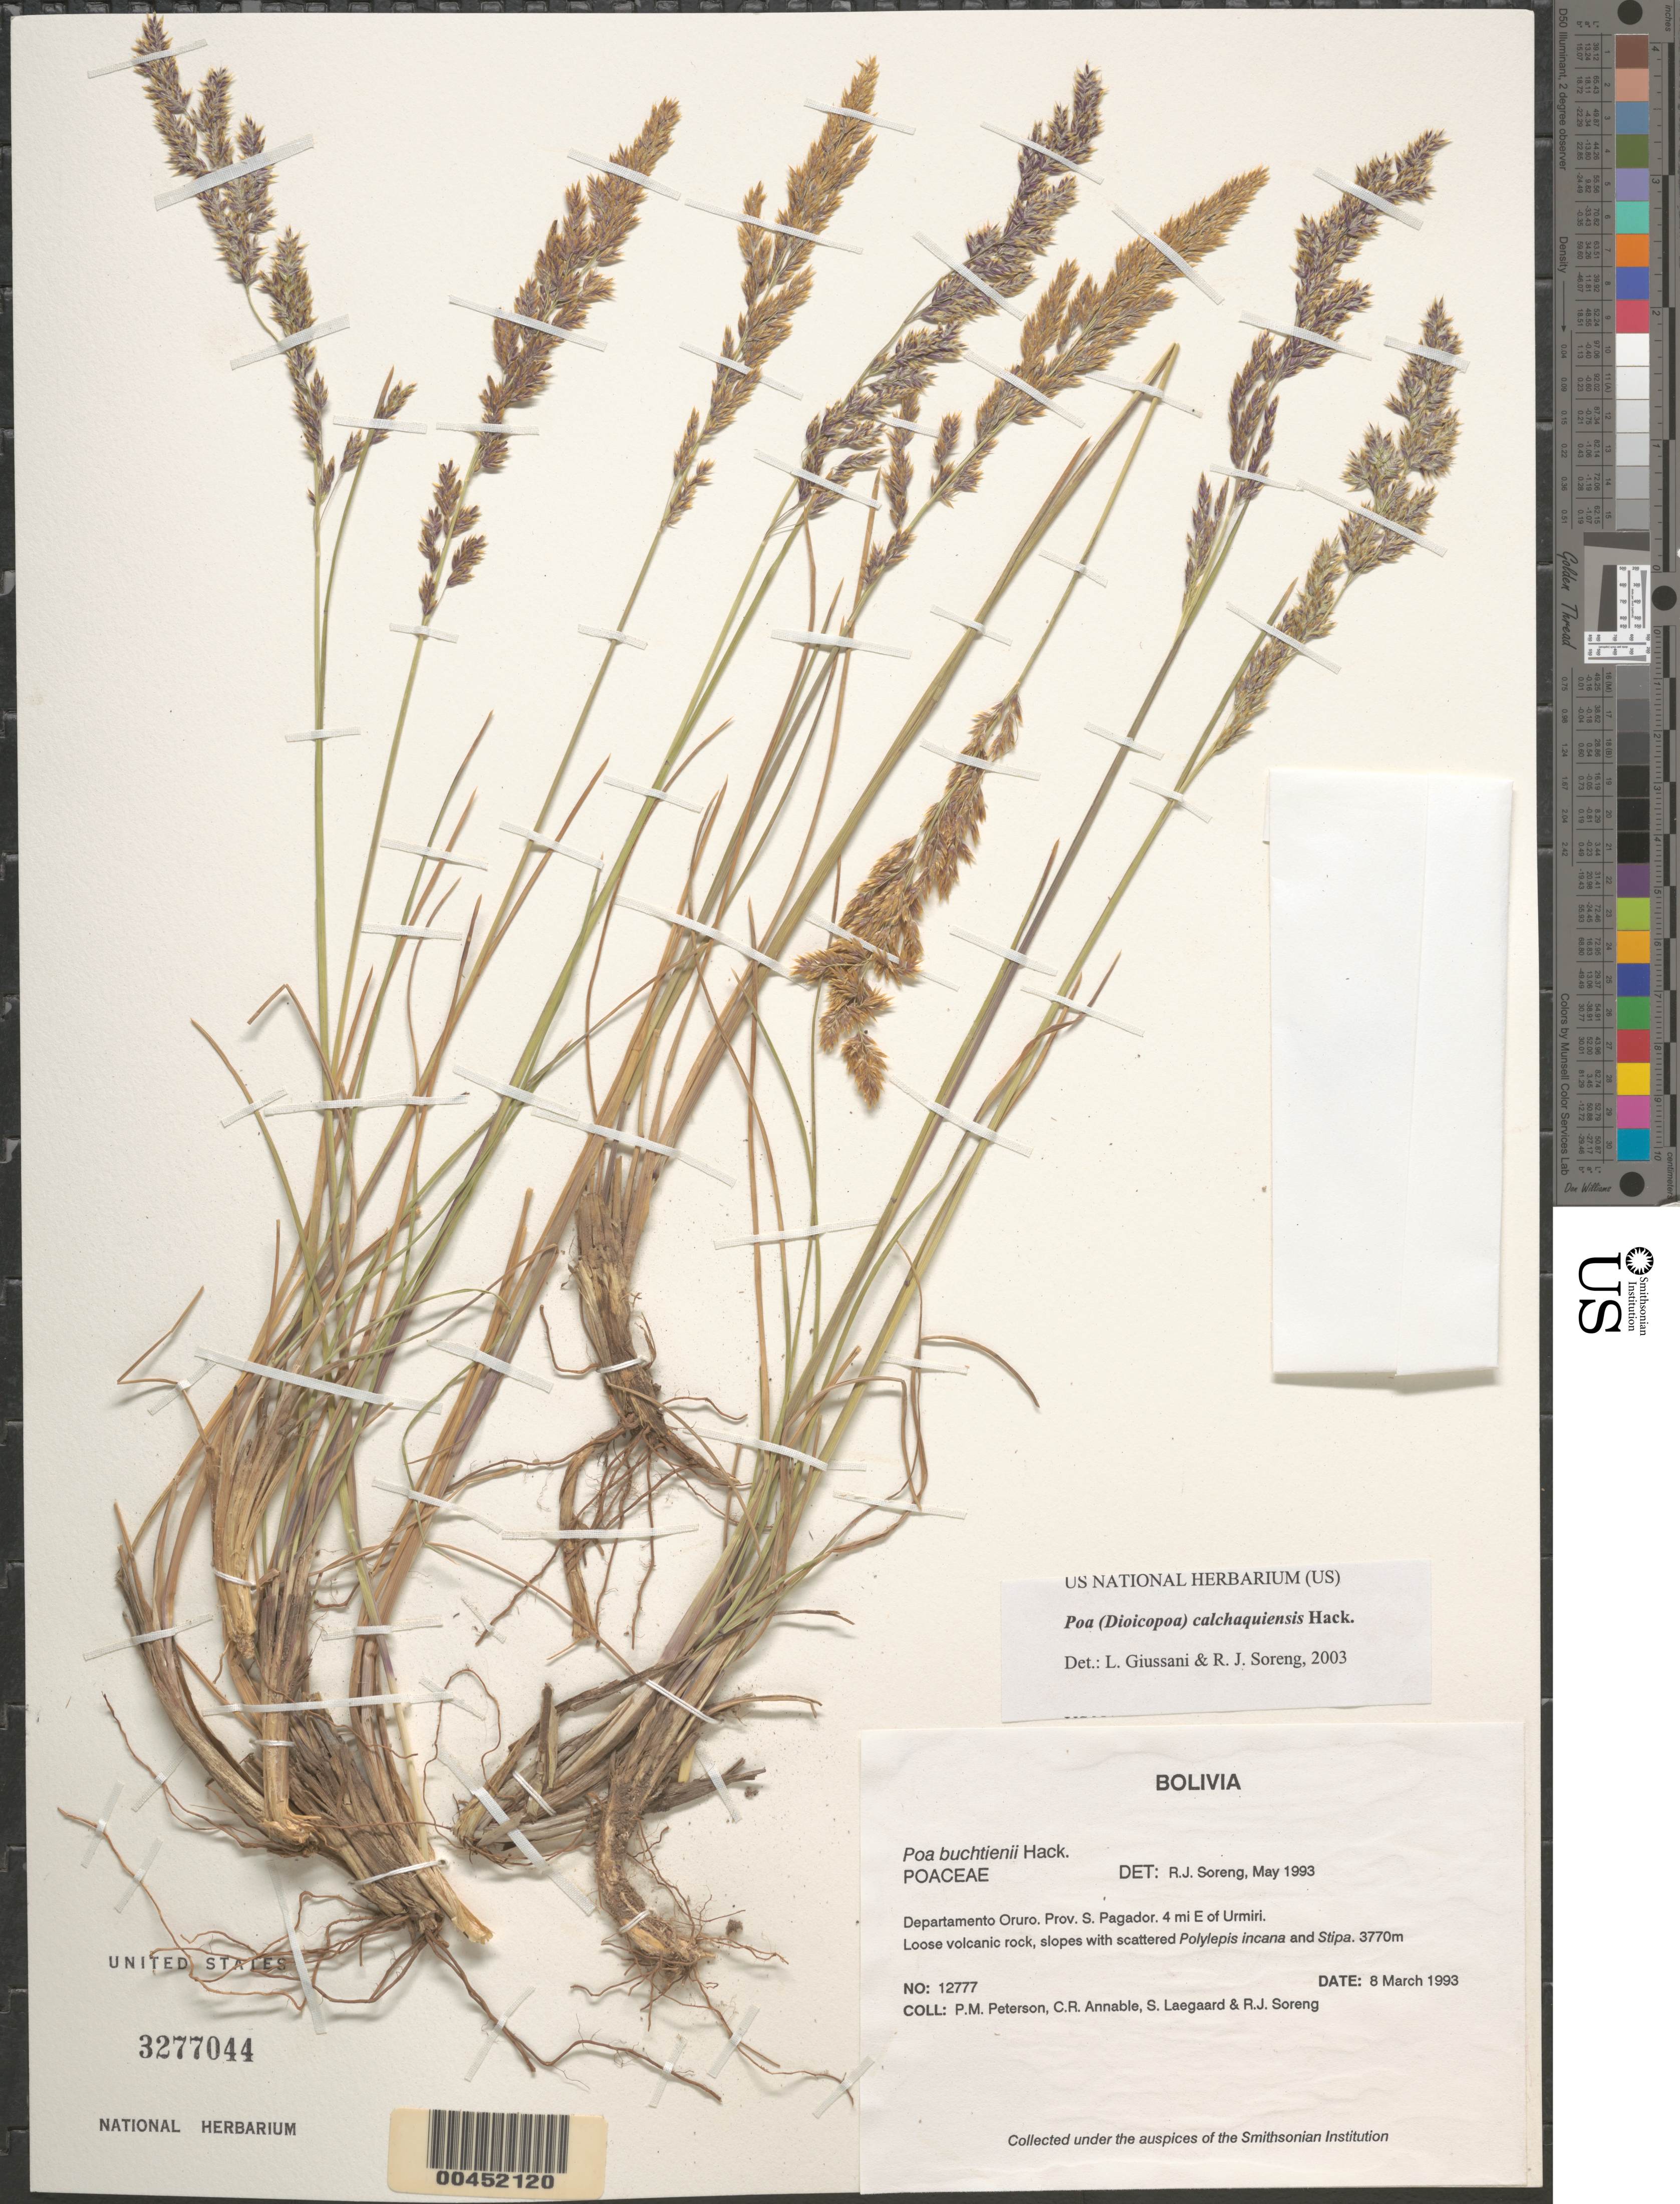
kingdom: Plantae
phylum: Tracheophyta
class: Liliopsida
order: Poales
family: Poaceae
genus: Poa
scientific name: Poa buchtienii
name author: Hack.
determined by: Soreng, Robert J., Research Associate (BOT), Smithsonian Institution - National Museum of Natural History (UNITED STATES)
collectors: P. M. Peterson, C. R. Annable, S. Lægaard & R. J. Soreng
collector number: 12777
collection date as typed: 08 Mar 1993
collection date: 1993-03-08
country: Bolivia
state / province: Oruro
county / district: Sebastián Pagador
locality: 4 mi E of Urmiri.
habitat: Loose volcanic rock, slopes with scattered Polylepis incana and Stipa.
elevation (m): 3770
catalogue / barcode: US 3277044